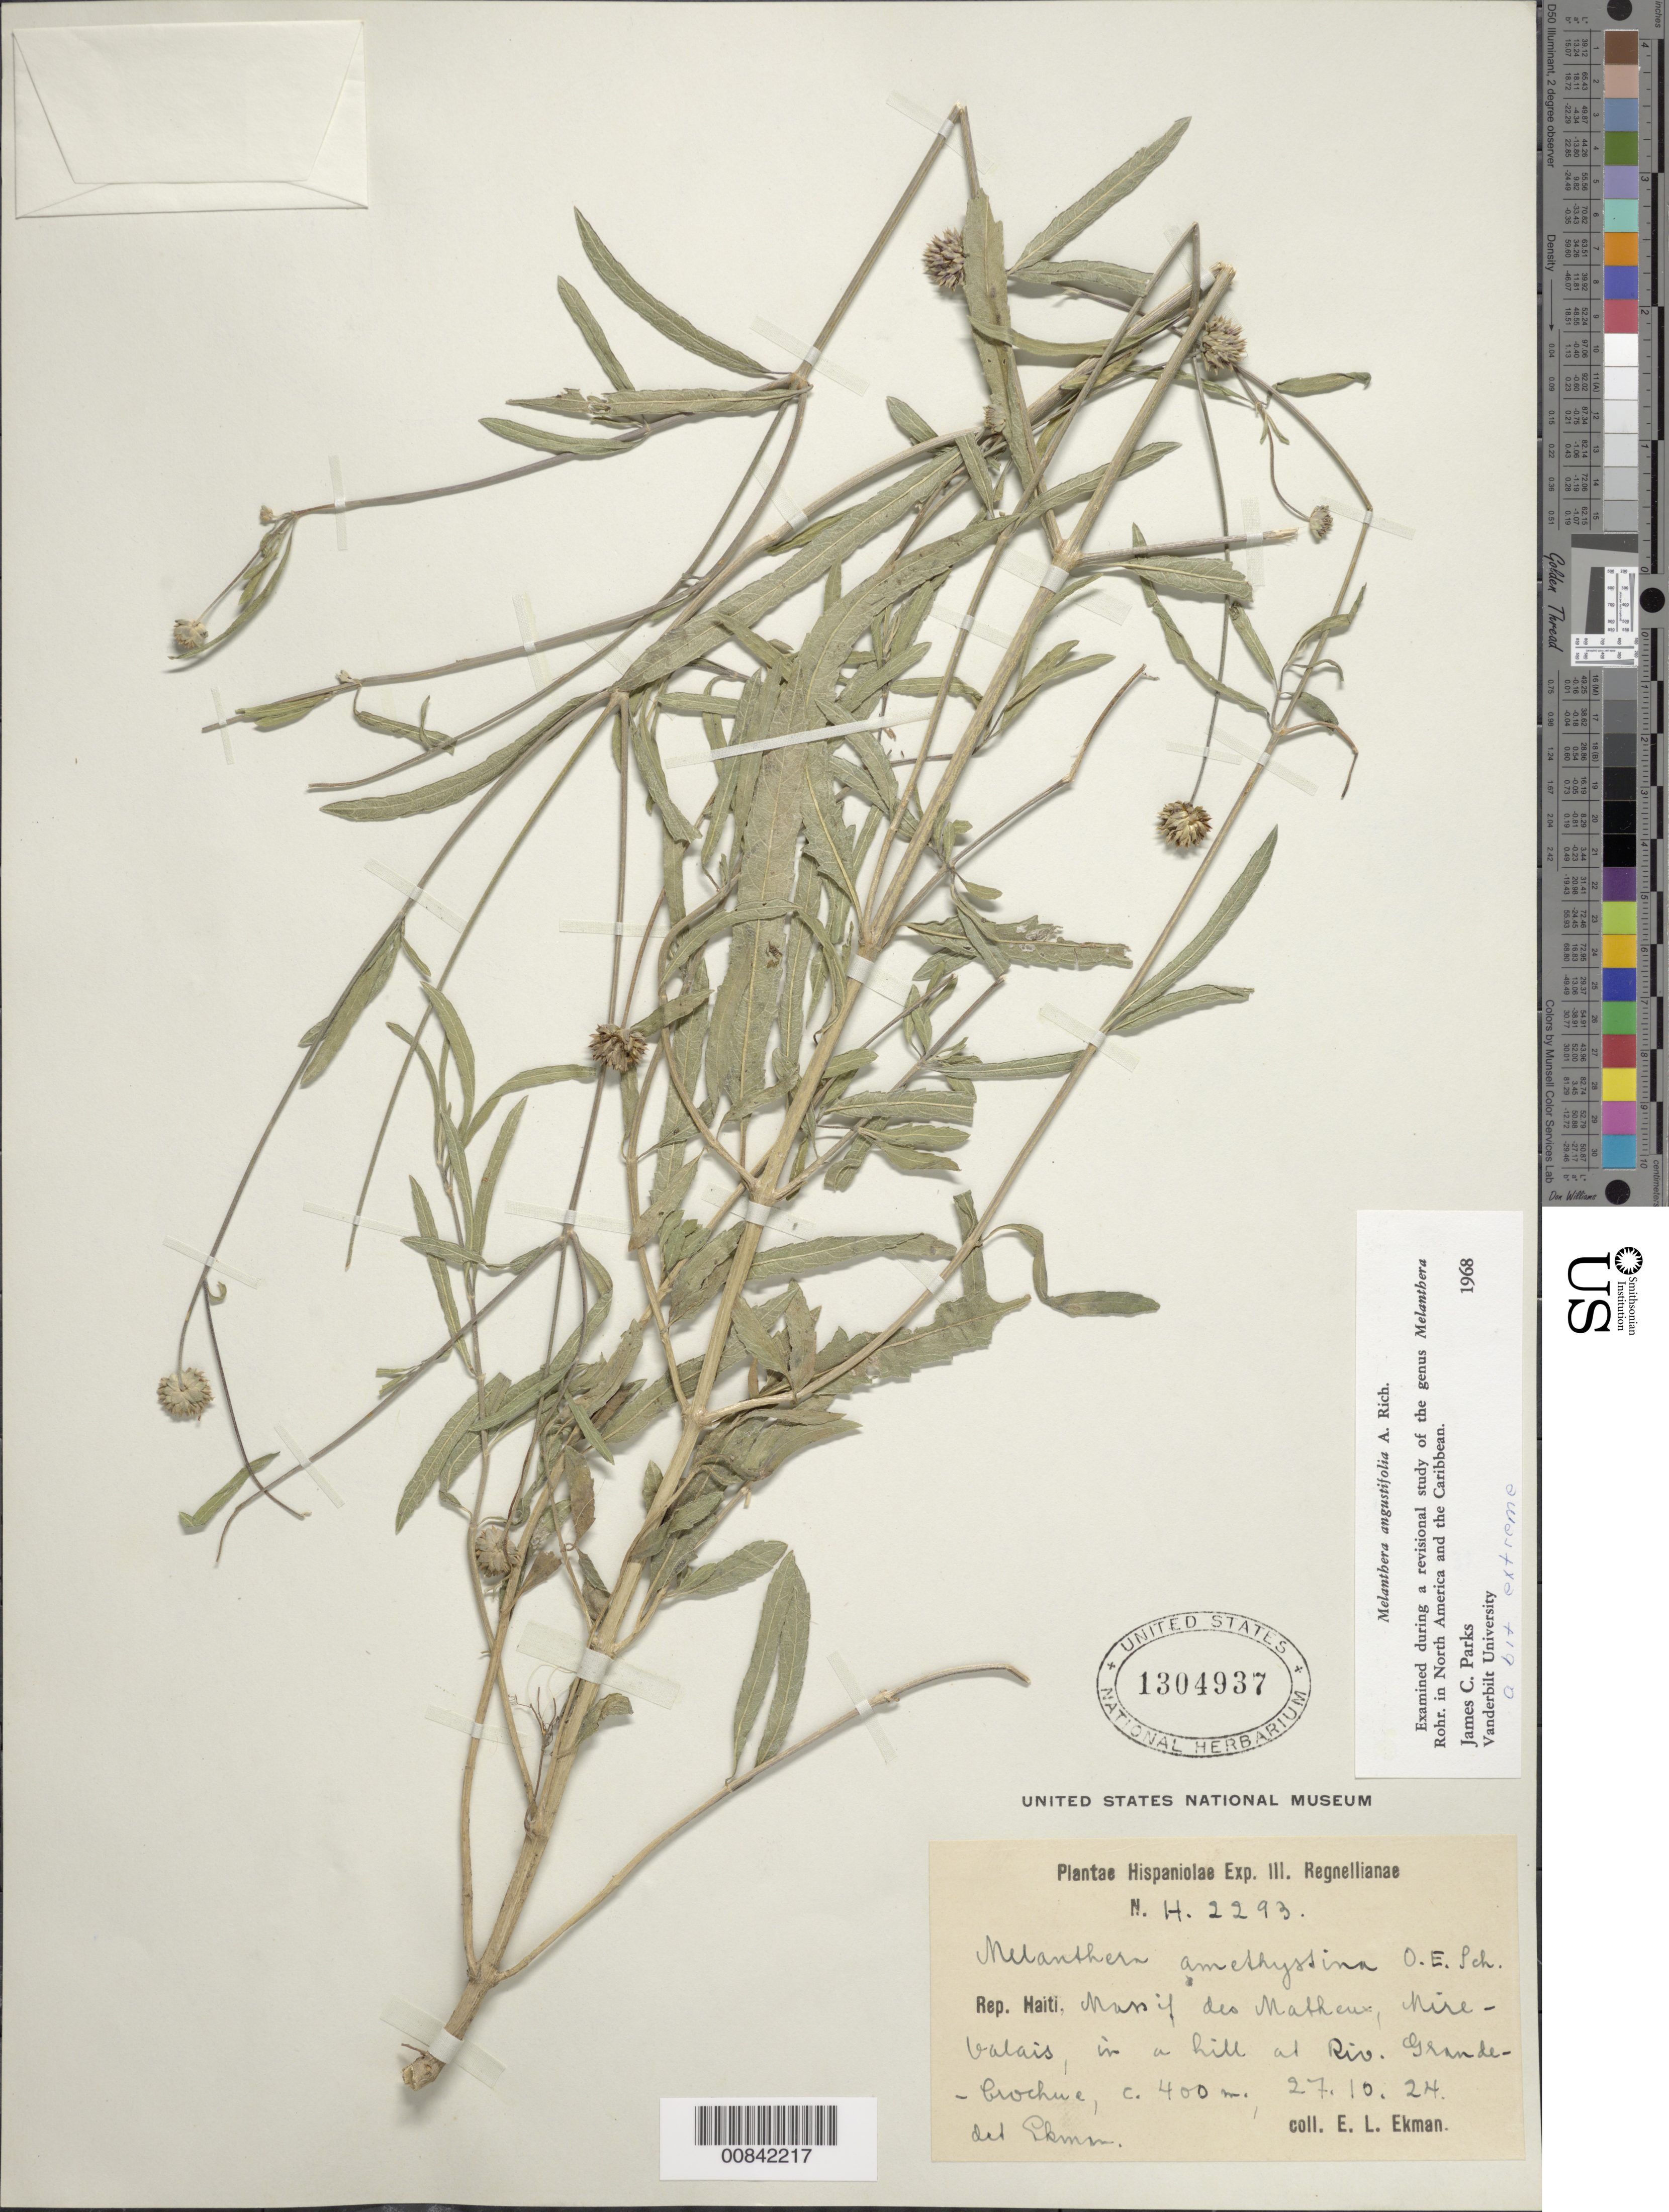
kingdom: Plantae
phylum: Tracheophyta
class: Magnoliopsida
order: Asterales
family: Asteraceae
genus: Melanthera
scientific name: Melanthera angustifolia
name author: A. Rich. in Sagra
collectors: E. L. Ekman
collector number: H 2293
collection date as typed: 27 Oct 1924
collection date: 1924-10-27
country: Haiti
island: Hispaniola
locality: Massif des matheux, Mirebalais, in a hill at Riv. Grande-Crochue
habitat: Hill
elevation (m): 400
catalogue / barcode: US 1304937